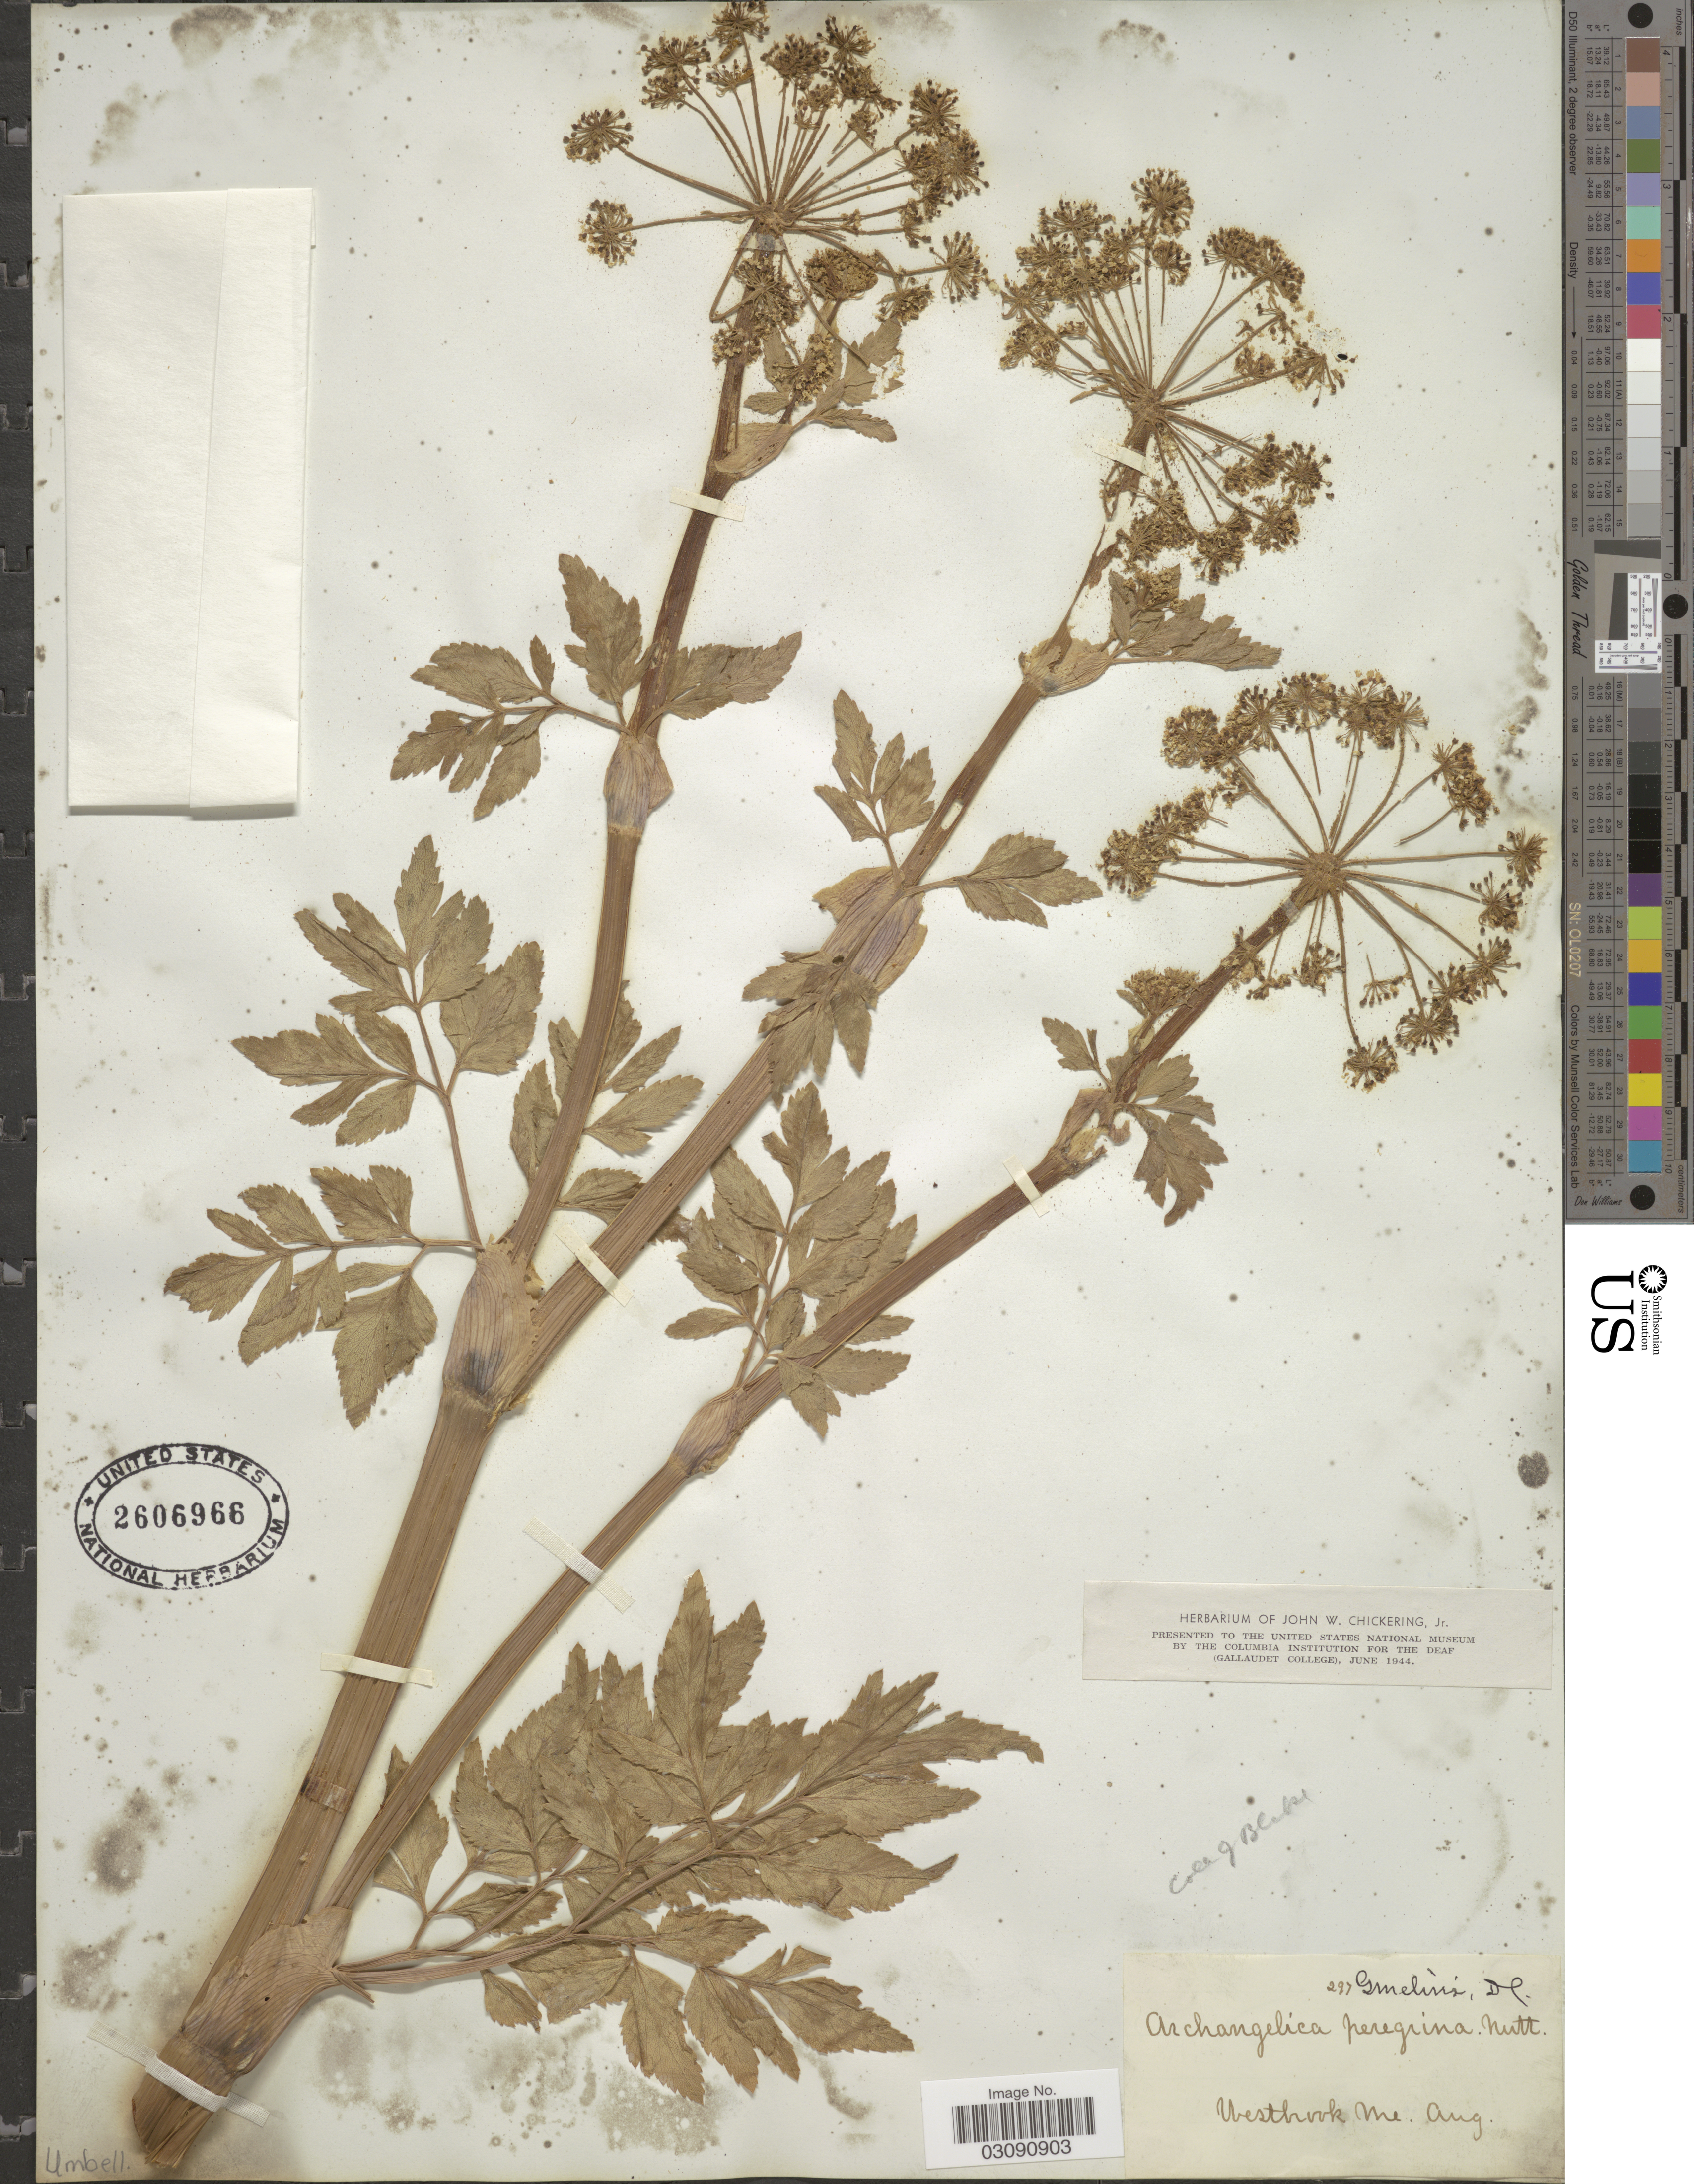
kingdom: Plantae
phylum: Tracheophyta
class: Magnoliopsida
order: Apiales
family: Apiaceae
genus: Archangelica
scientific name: Archangelica gmelinii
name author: DC.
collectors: J. Blake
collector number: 297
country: United States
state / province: Maine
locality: Westhook.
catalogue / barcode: US 2606966